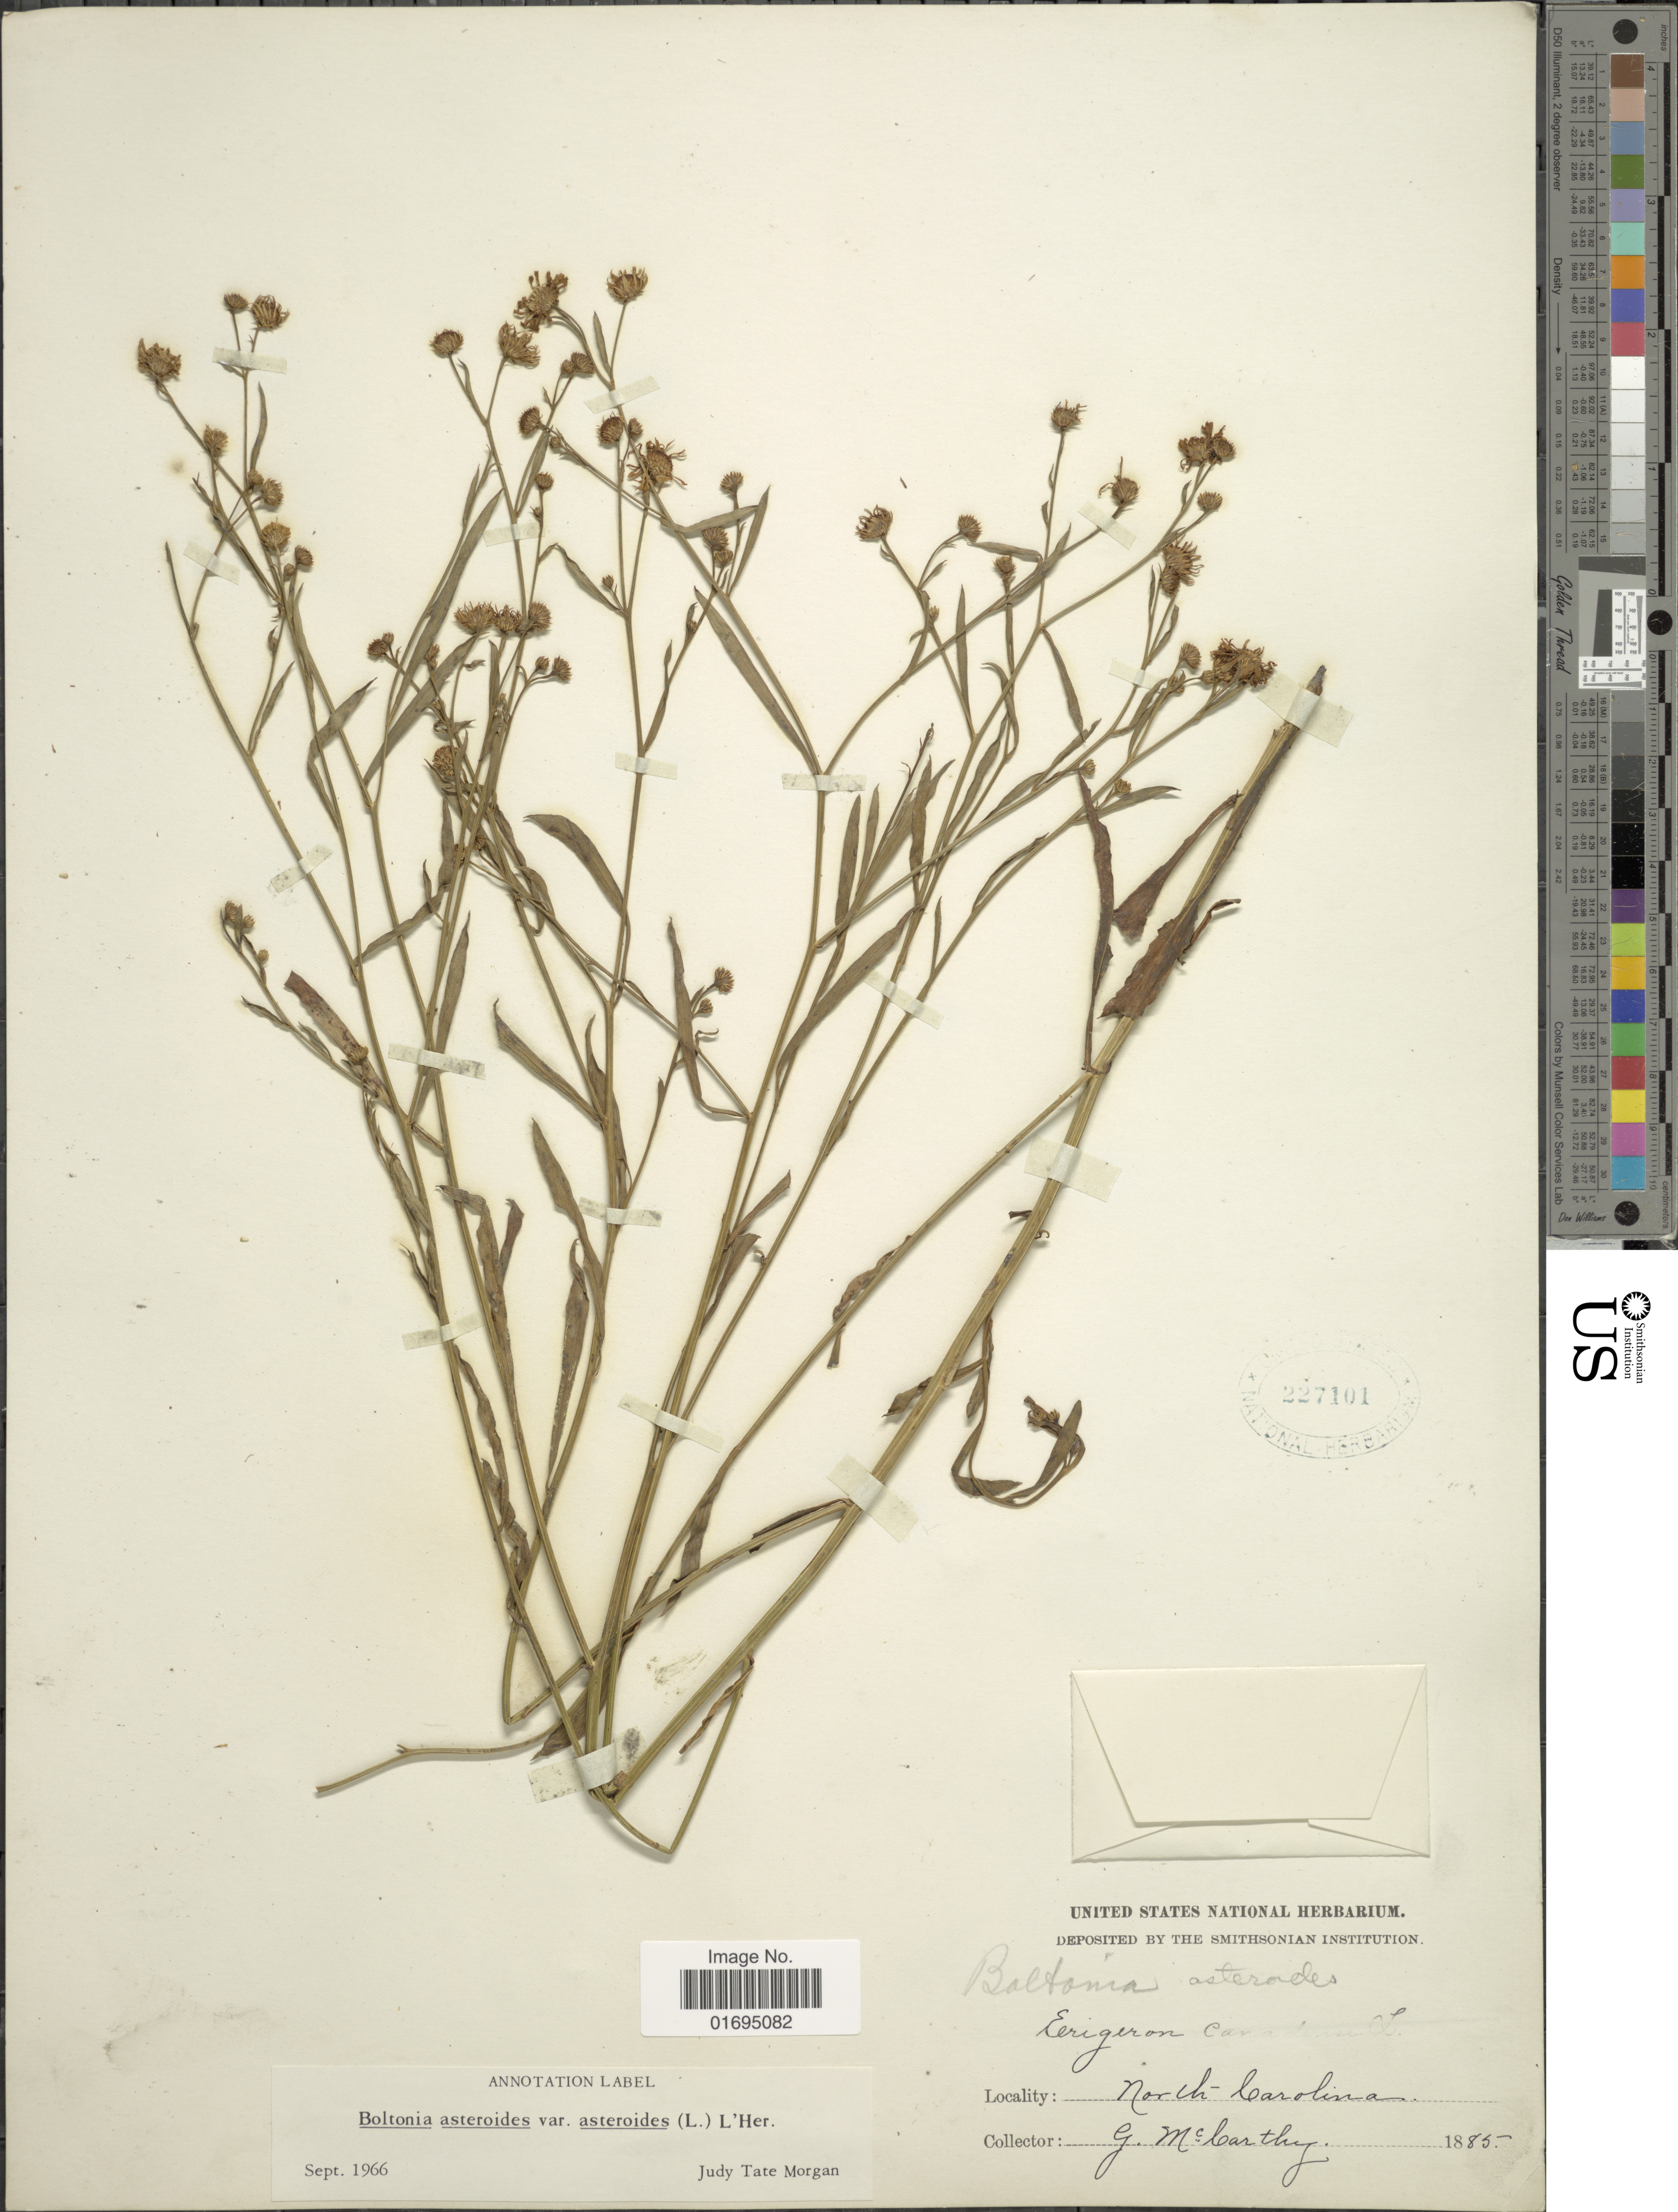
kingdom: Plantae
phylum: Tracheophyta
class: Magnoliopsida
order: Asterales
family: Asteraceae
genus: Boltonia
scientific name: Boltonia asteroides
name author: (L.) L'Hér.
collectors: G. M. Mccarthy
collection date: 1885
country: United States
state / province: North Carolina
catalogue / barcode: US 227101